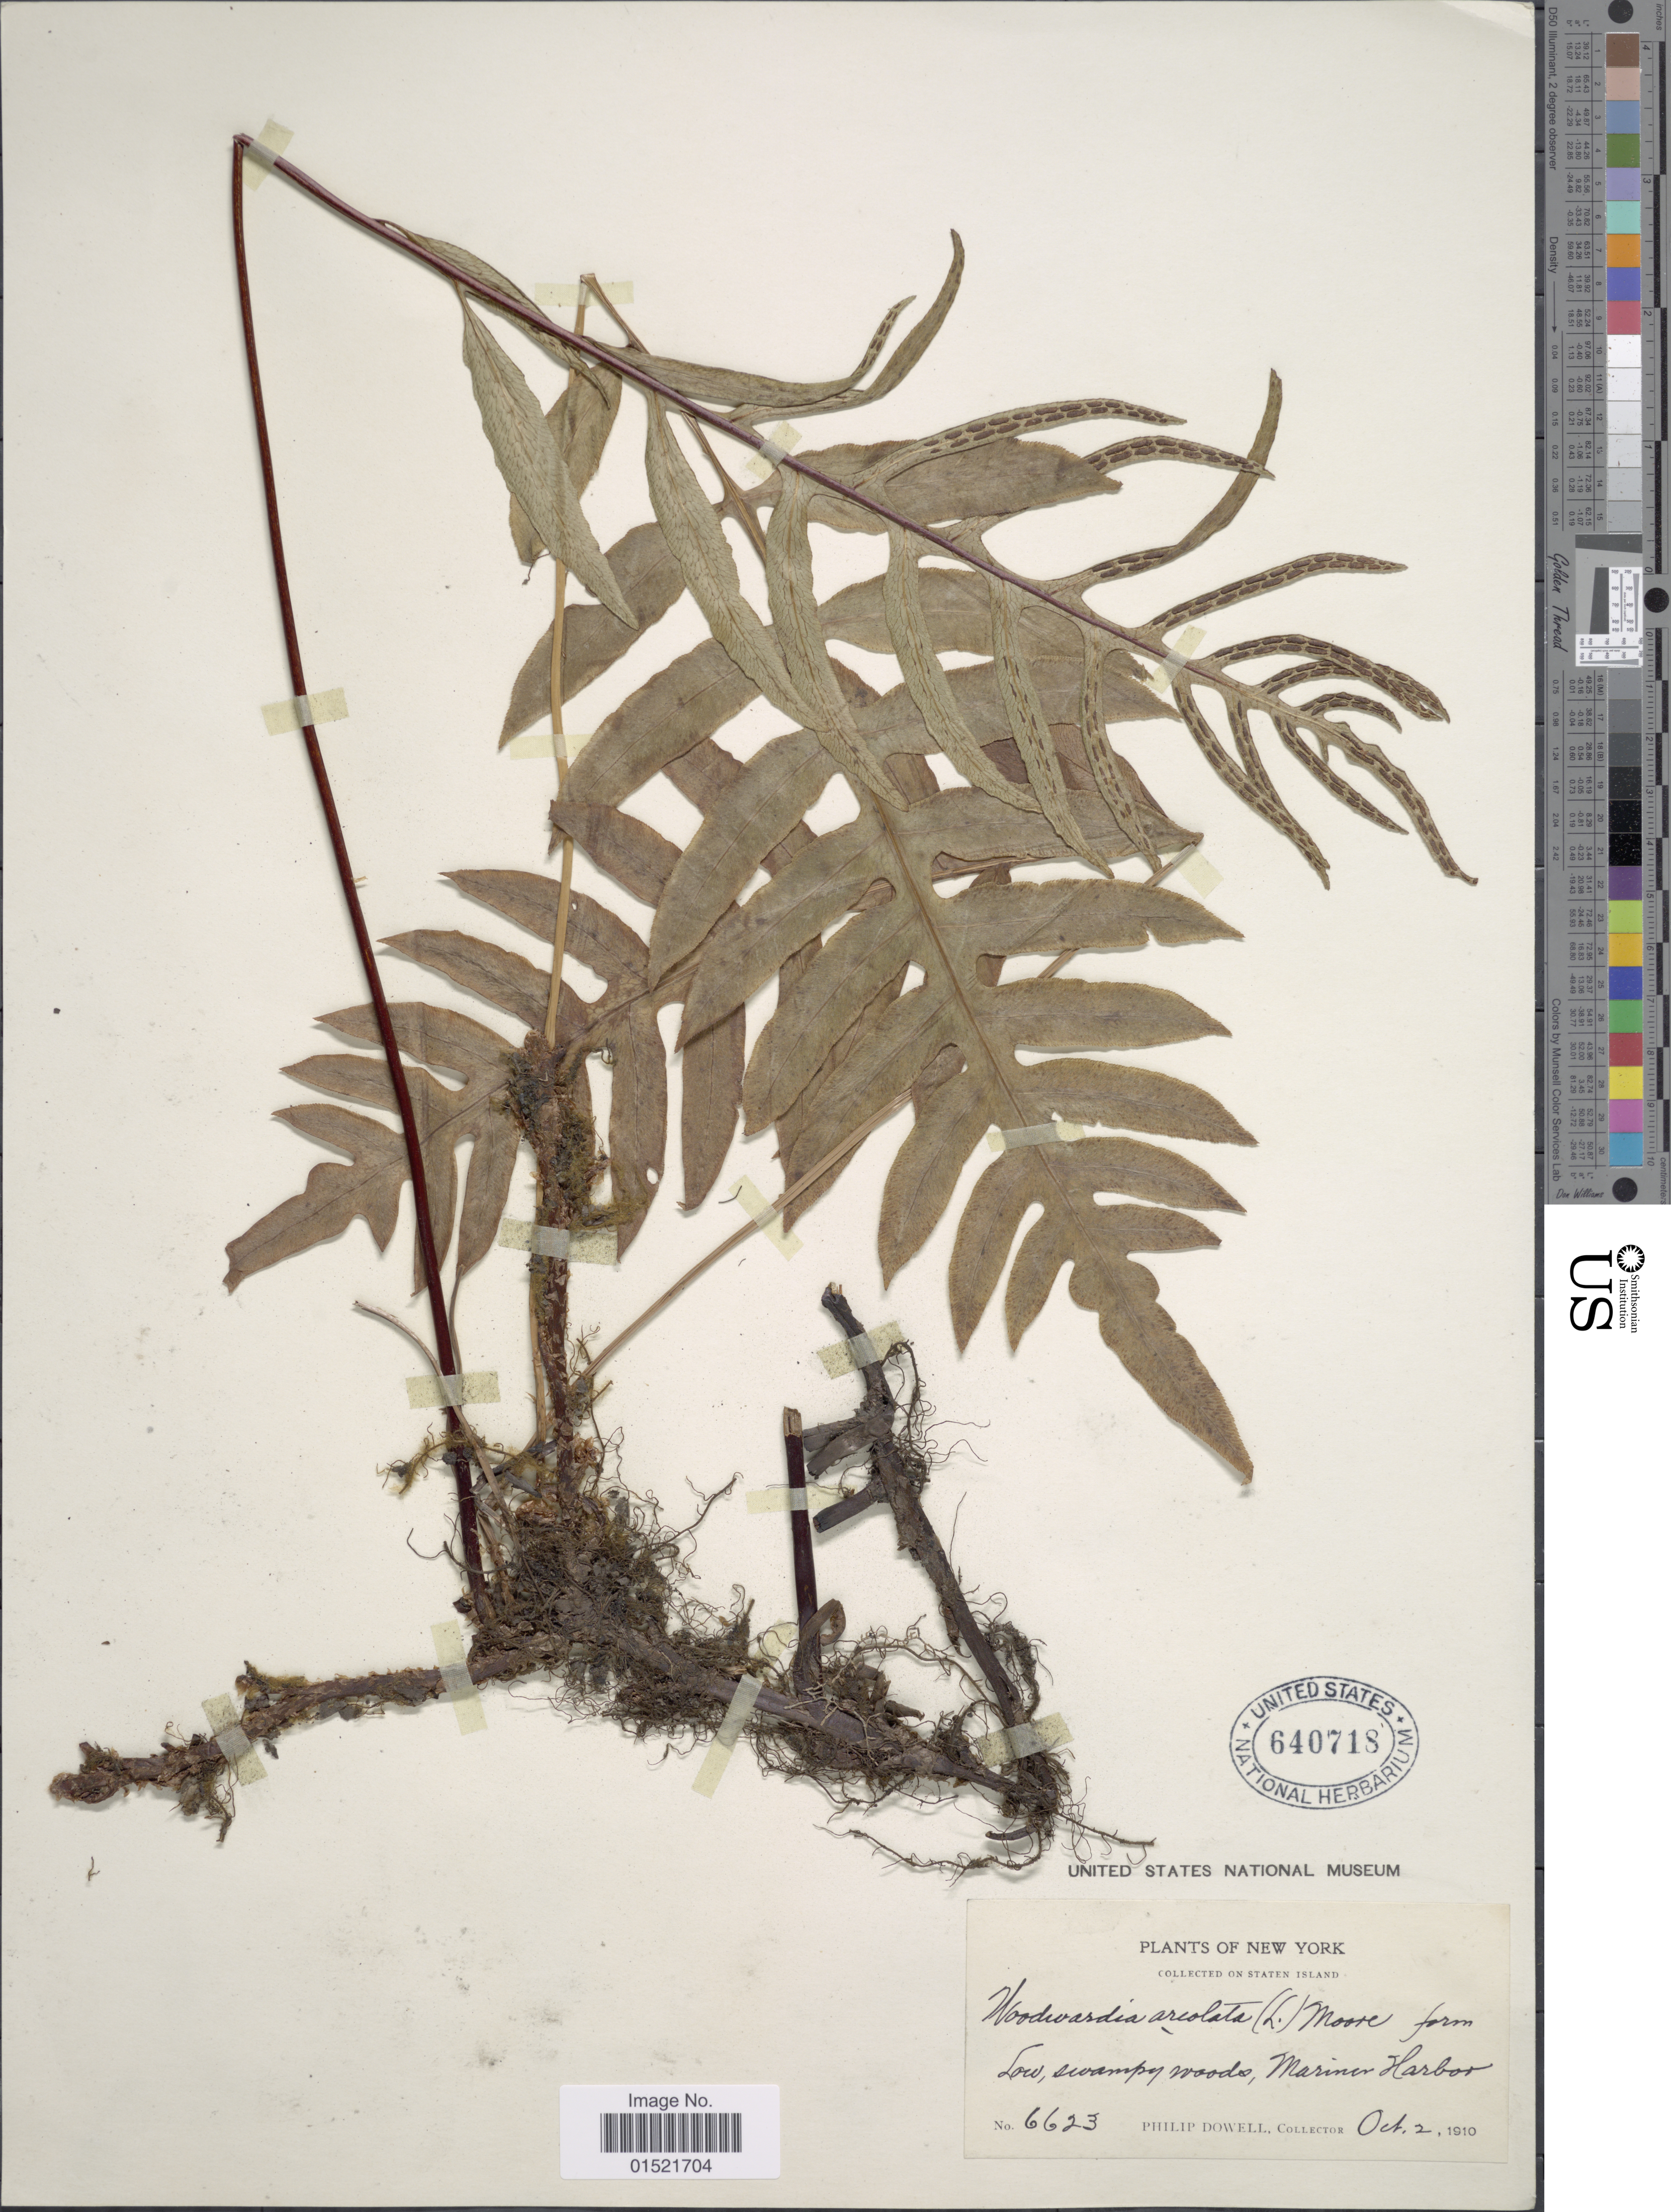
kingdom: Plantae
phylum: Tracheophyta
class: Polypodiopsida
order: Polypodiales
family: Blechnaceae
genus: Woodwardia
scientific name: Woodwardia areolata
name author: (L.) T. Moore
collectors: P. Dowell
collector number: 6623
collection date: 1910-10-02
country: United States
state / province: New York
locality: Staten Island, Low swampy woods, Marines Harbor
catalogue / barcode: US 640718